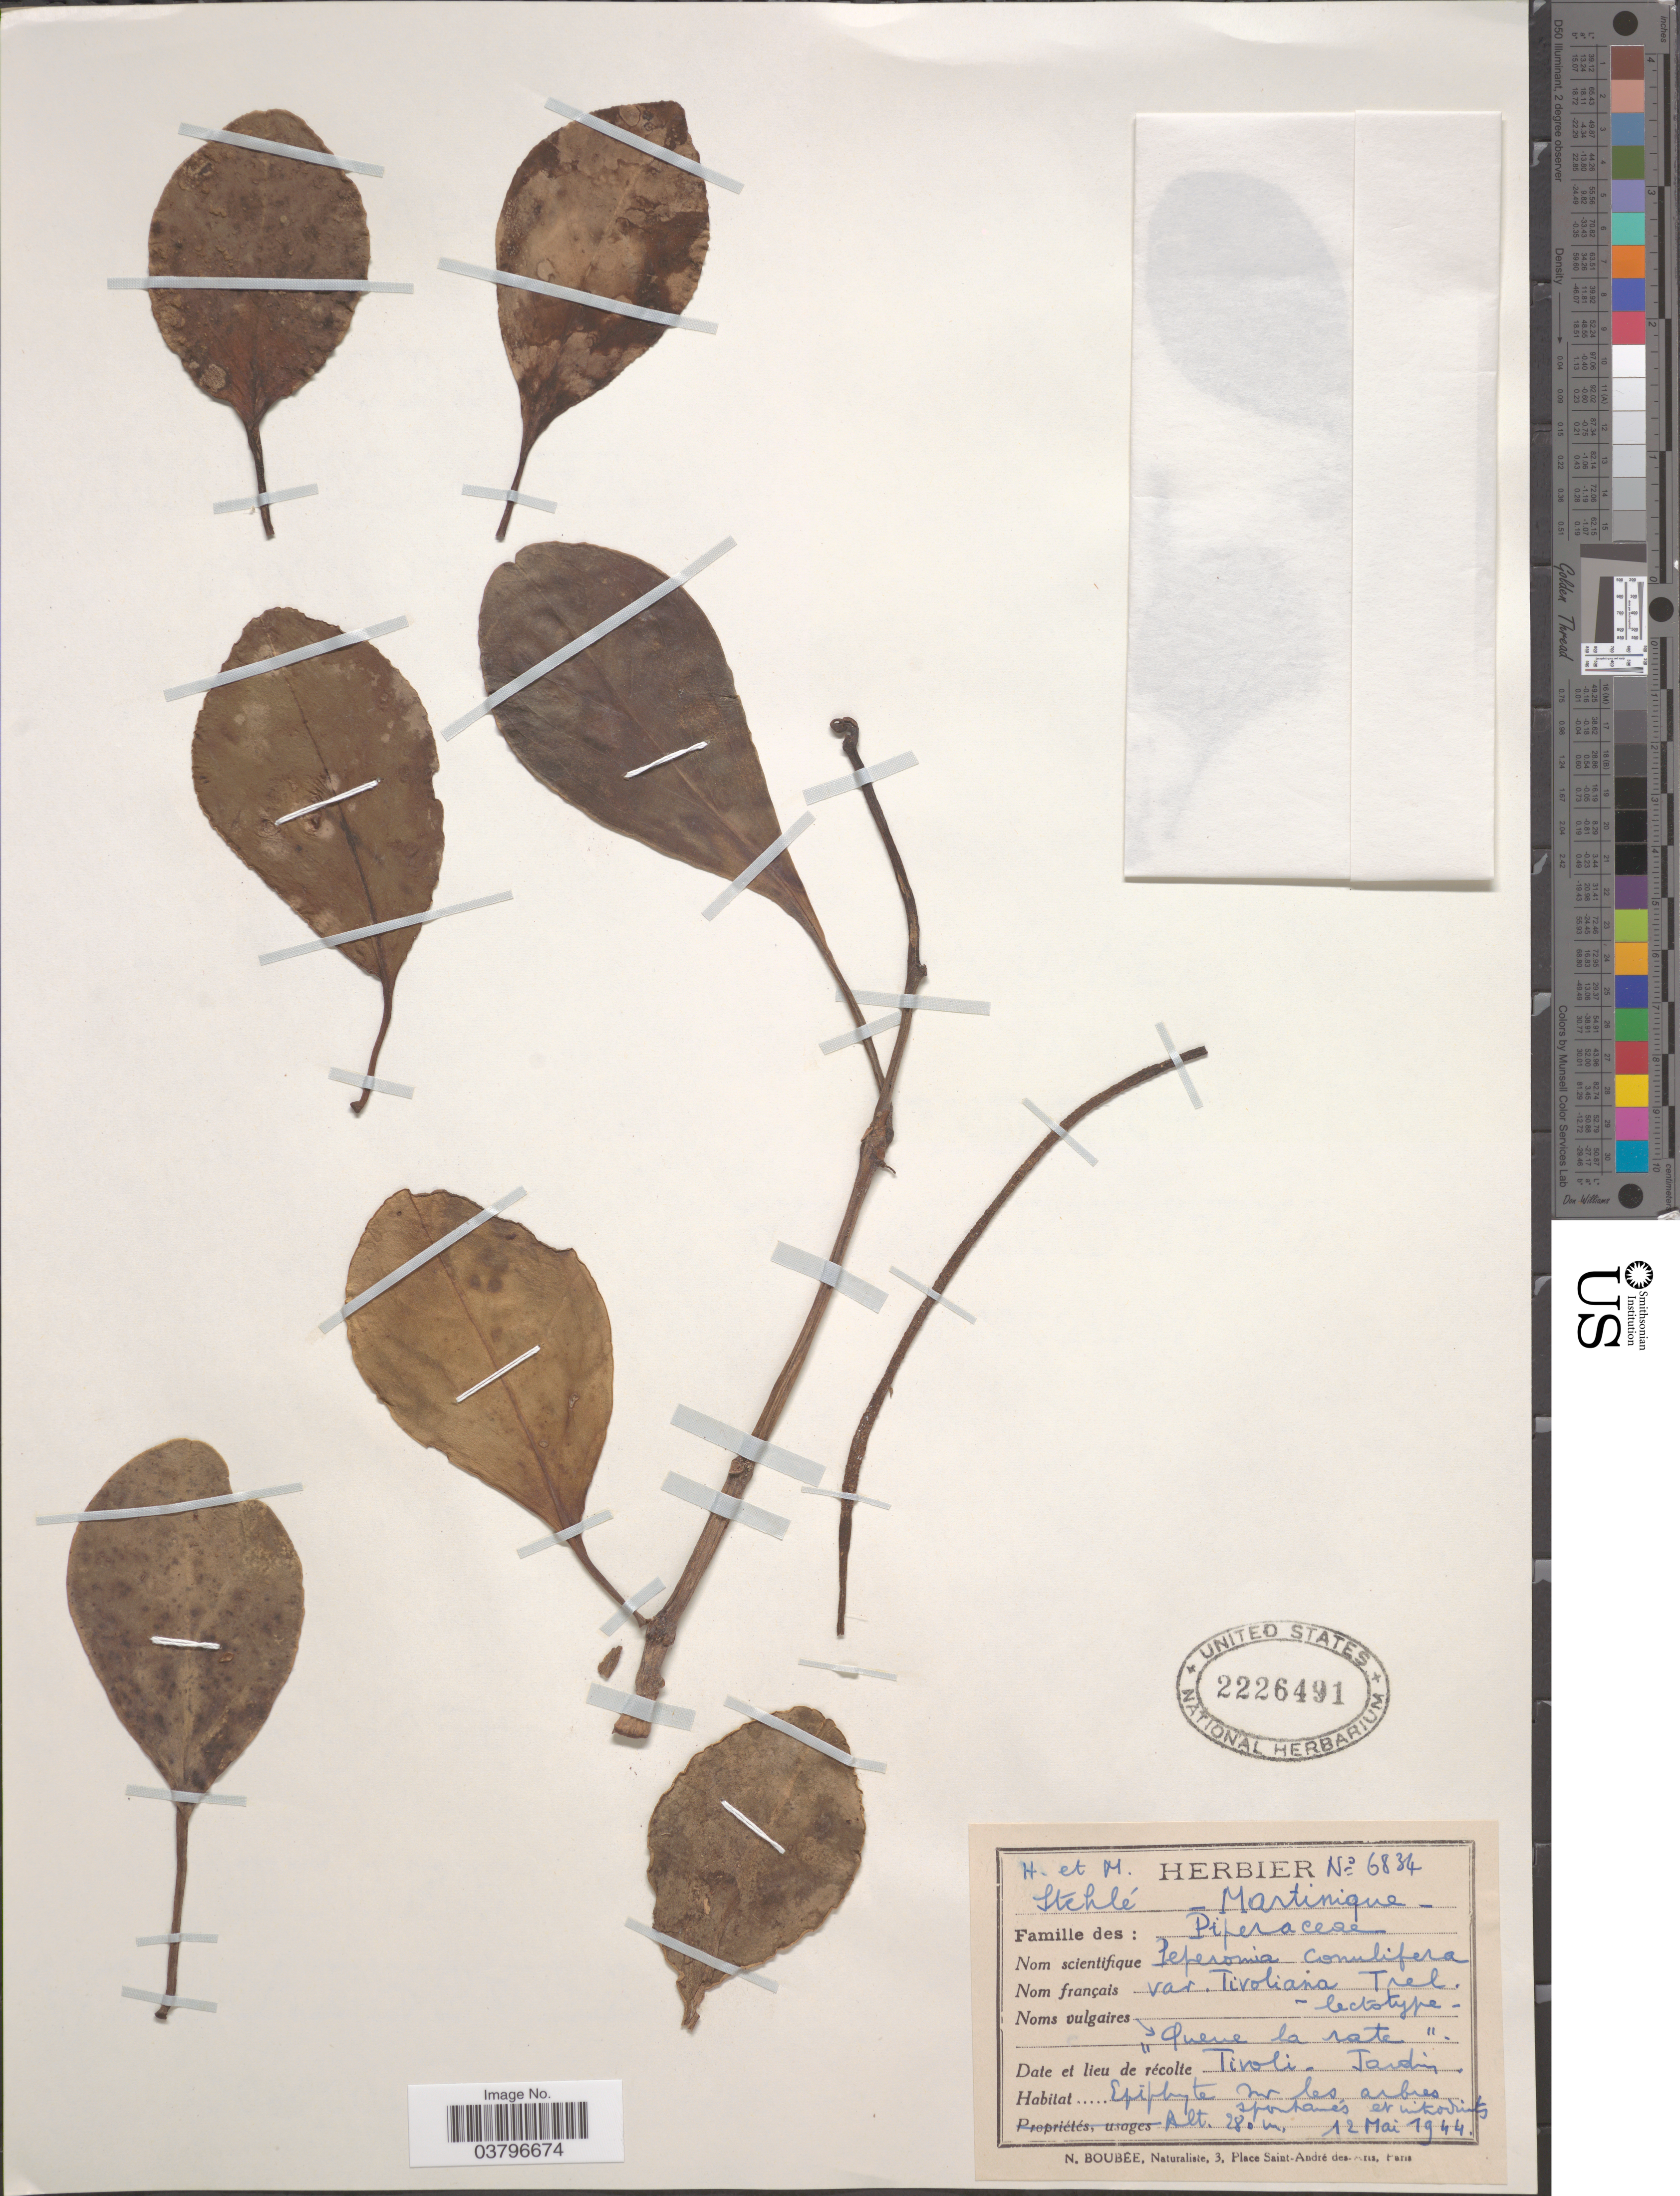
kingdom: Plantae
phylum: Tracheophyta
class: Magnoliopsida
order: Piperales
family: Piperaceae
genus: Peperomia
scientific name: Peperomia conulifera var. tivoliana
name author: Trel. & Stehlé ex Stehlé & Quentin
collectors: M. Stehlé & M. Stehlé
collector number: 6834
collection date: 1944-05-12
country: Martinique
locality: Tiroli, Jardin.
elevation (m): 280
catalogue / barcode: US 2226491